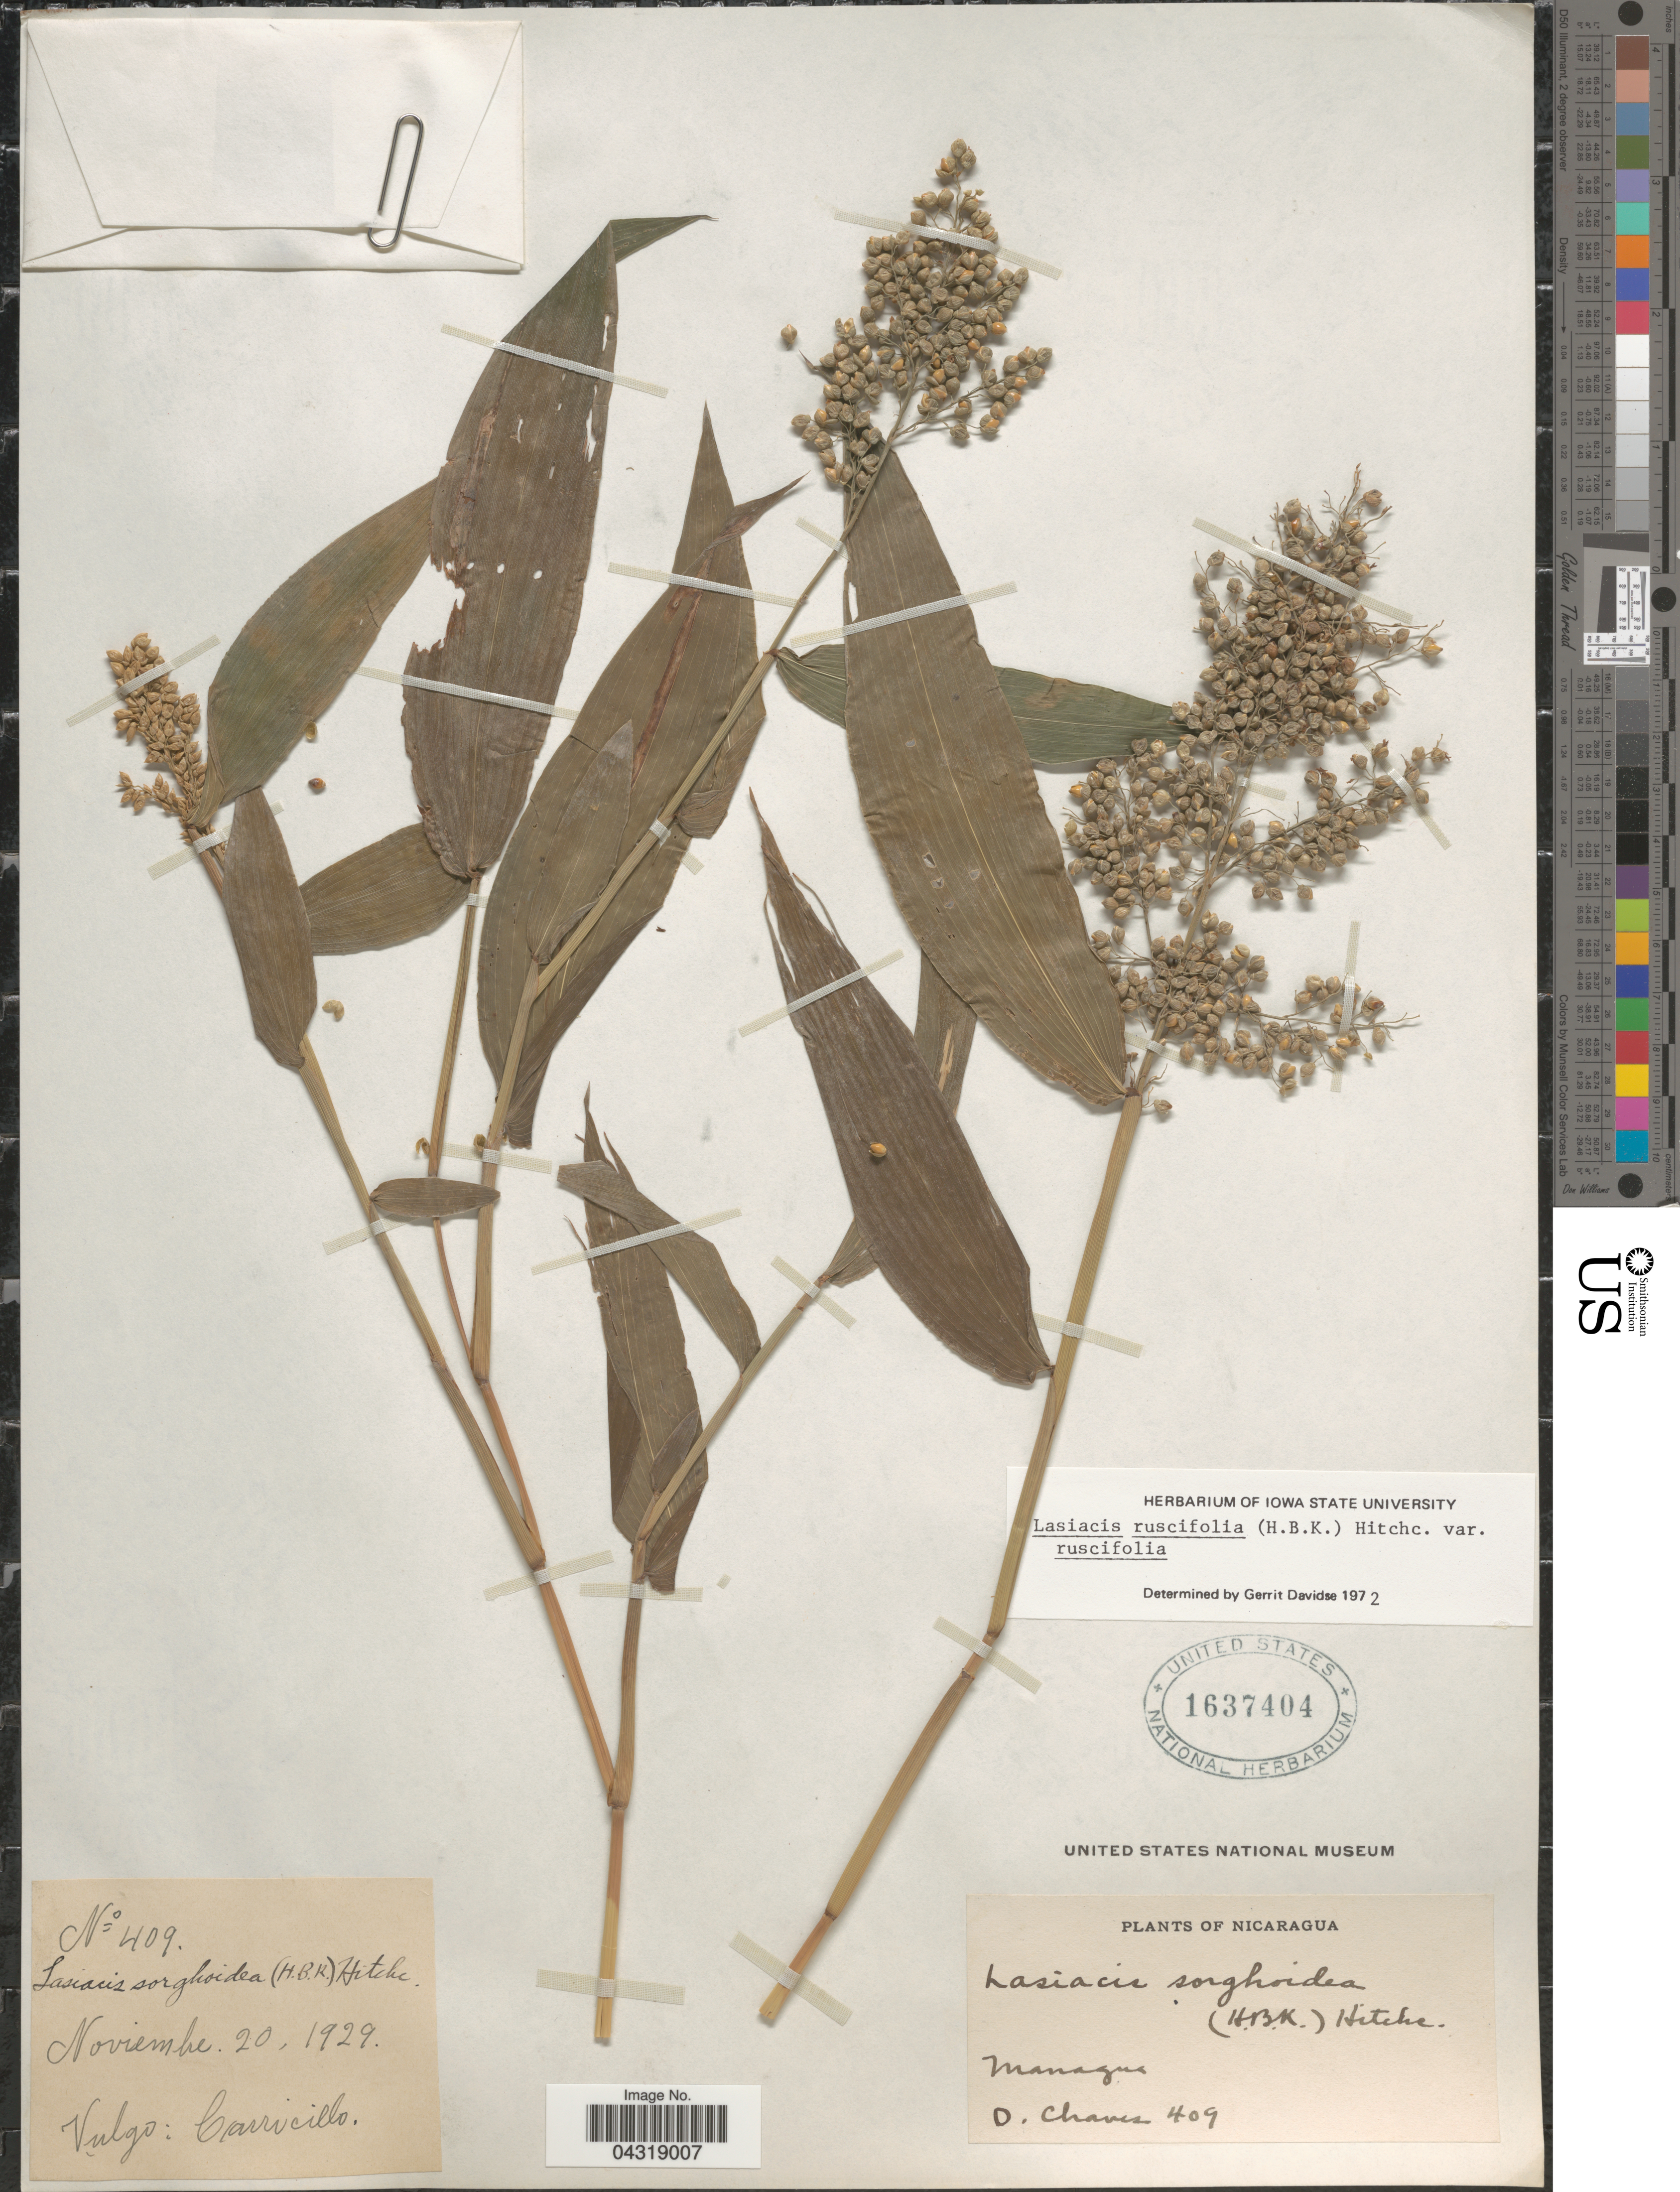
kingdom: Plantae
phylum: Tracheophyta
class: Liliopsida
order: Poales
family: Poaceae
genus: Lasiacis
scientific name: Lasiacis ruscifolia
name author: (Kunth) Hitchc.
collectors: D. Chaves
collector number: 409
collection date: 1929-11-20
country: Nicaragua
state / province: Managua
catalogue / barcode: US 1637404